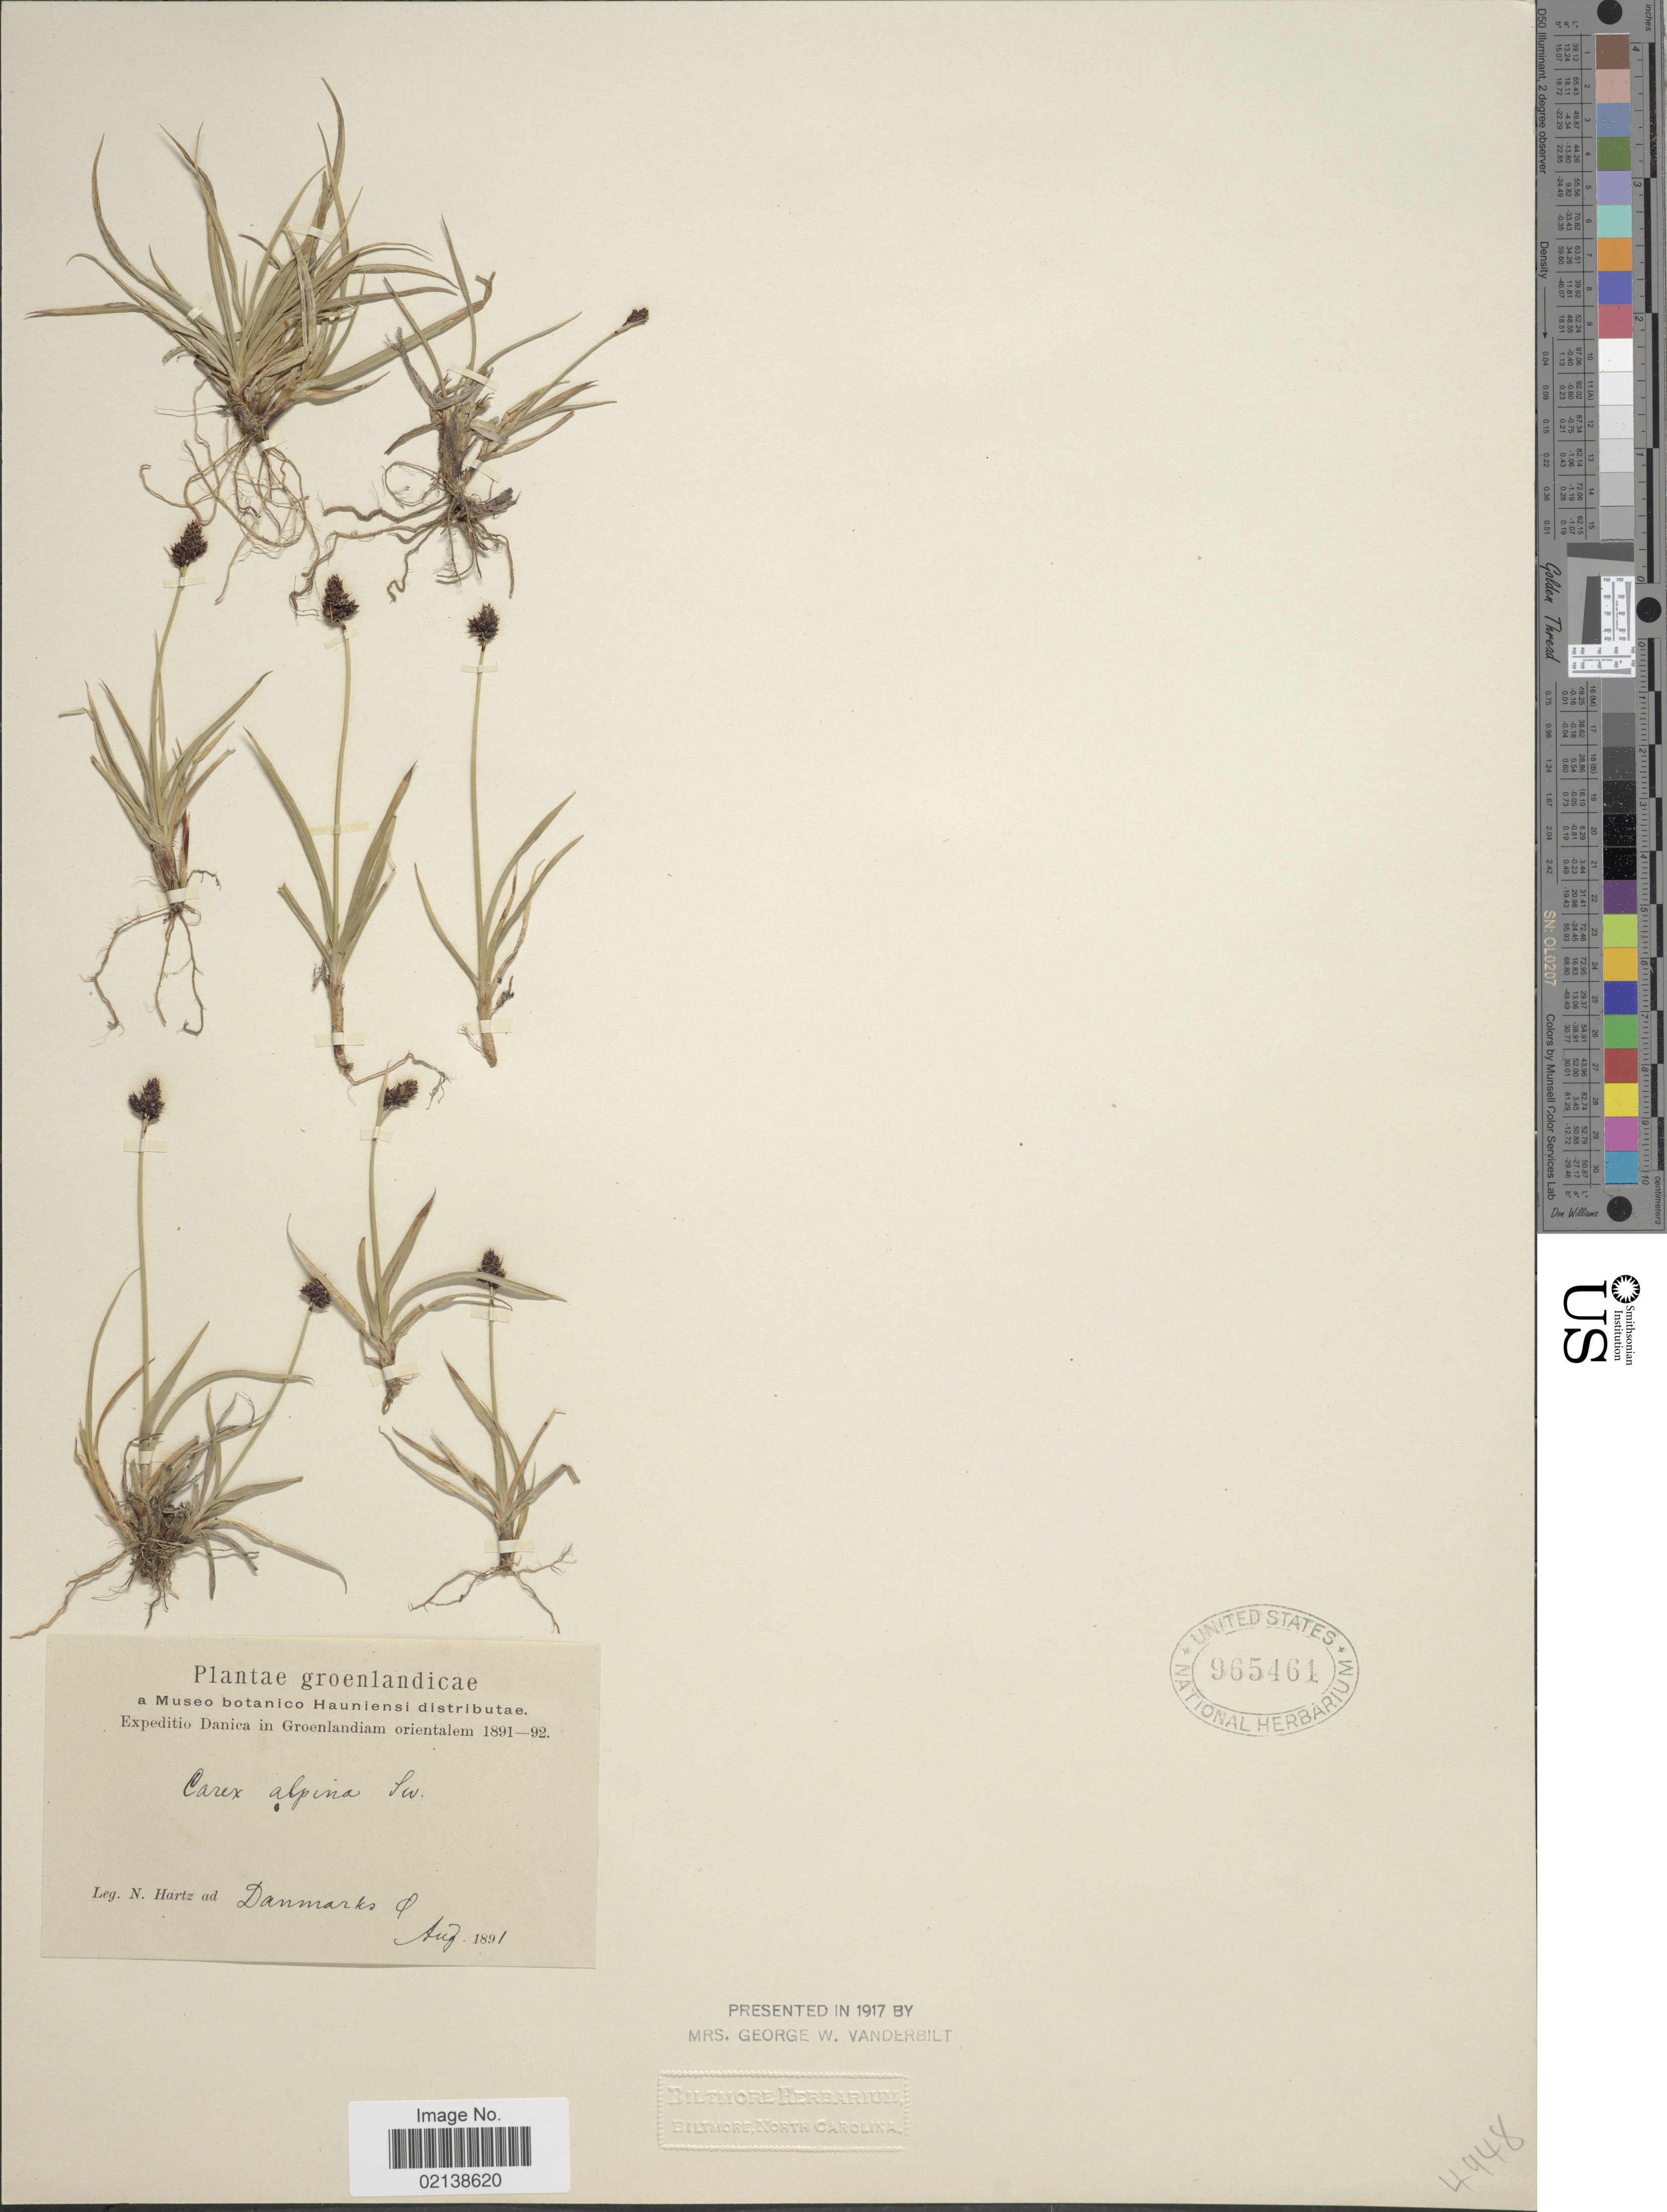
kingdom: Plantae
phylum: Tracheophyta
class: Liliopsida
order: Poales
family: Cyperaceae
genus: Carex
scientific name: Carex norvegica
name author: Retz.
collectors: N. Hartz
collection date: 1891-08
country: Greenland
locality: Groenlandicae, Danmarks O., Danica in Groenlandiam orientalem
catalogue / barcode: US 965461